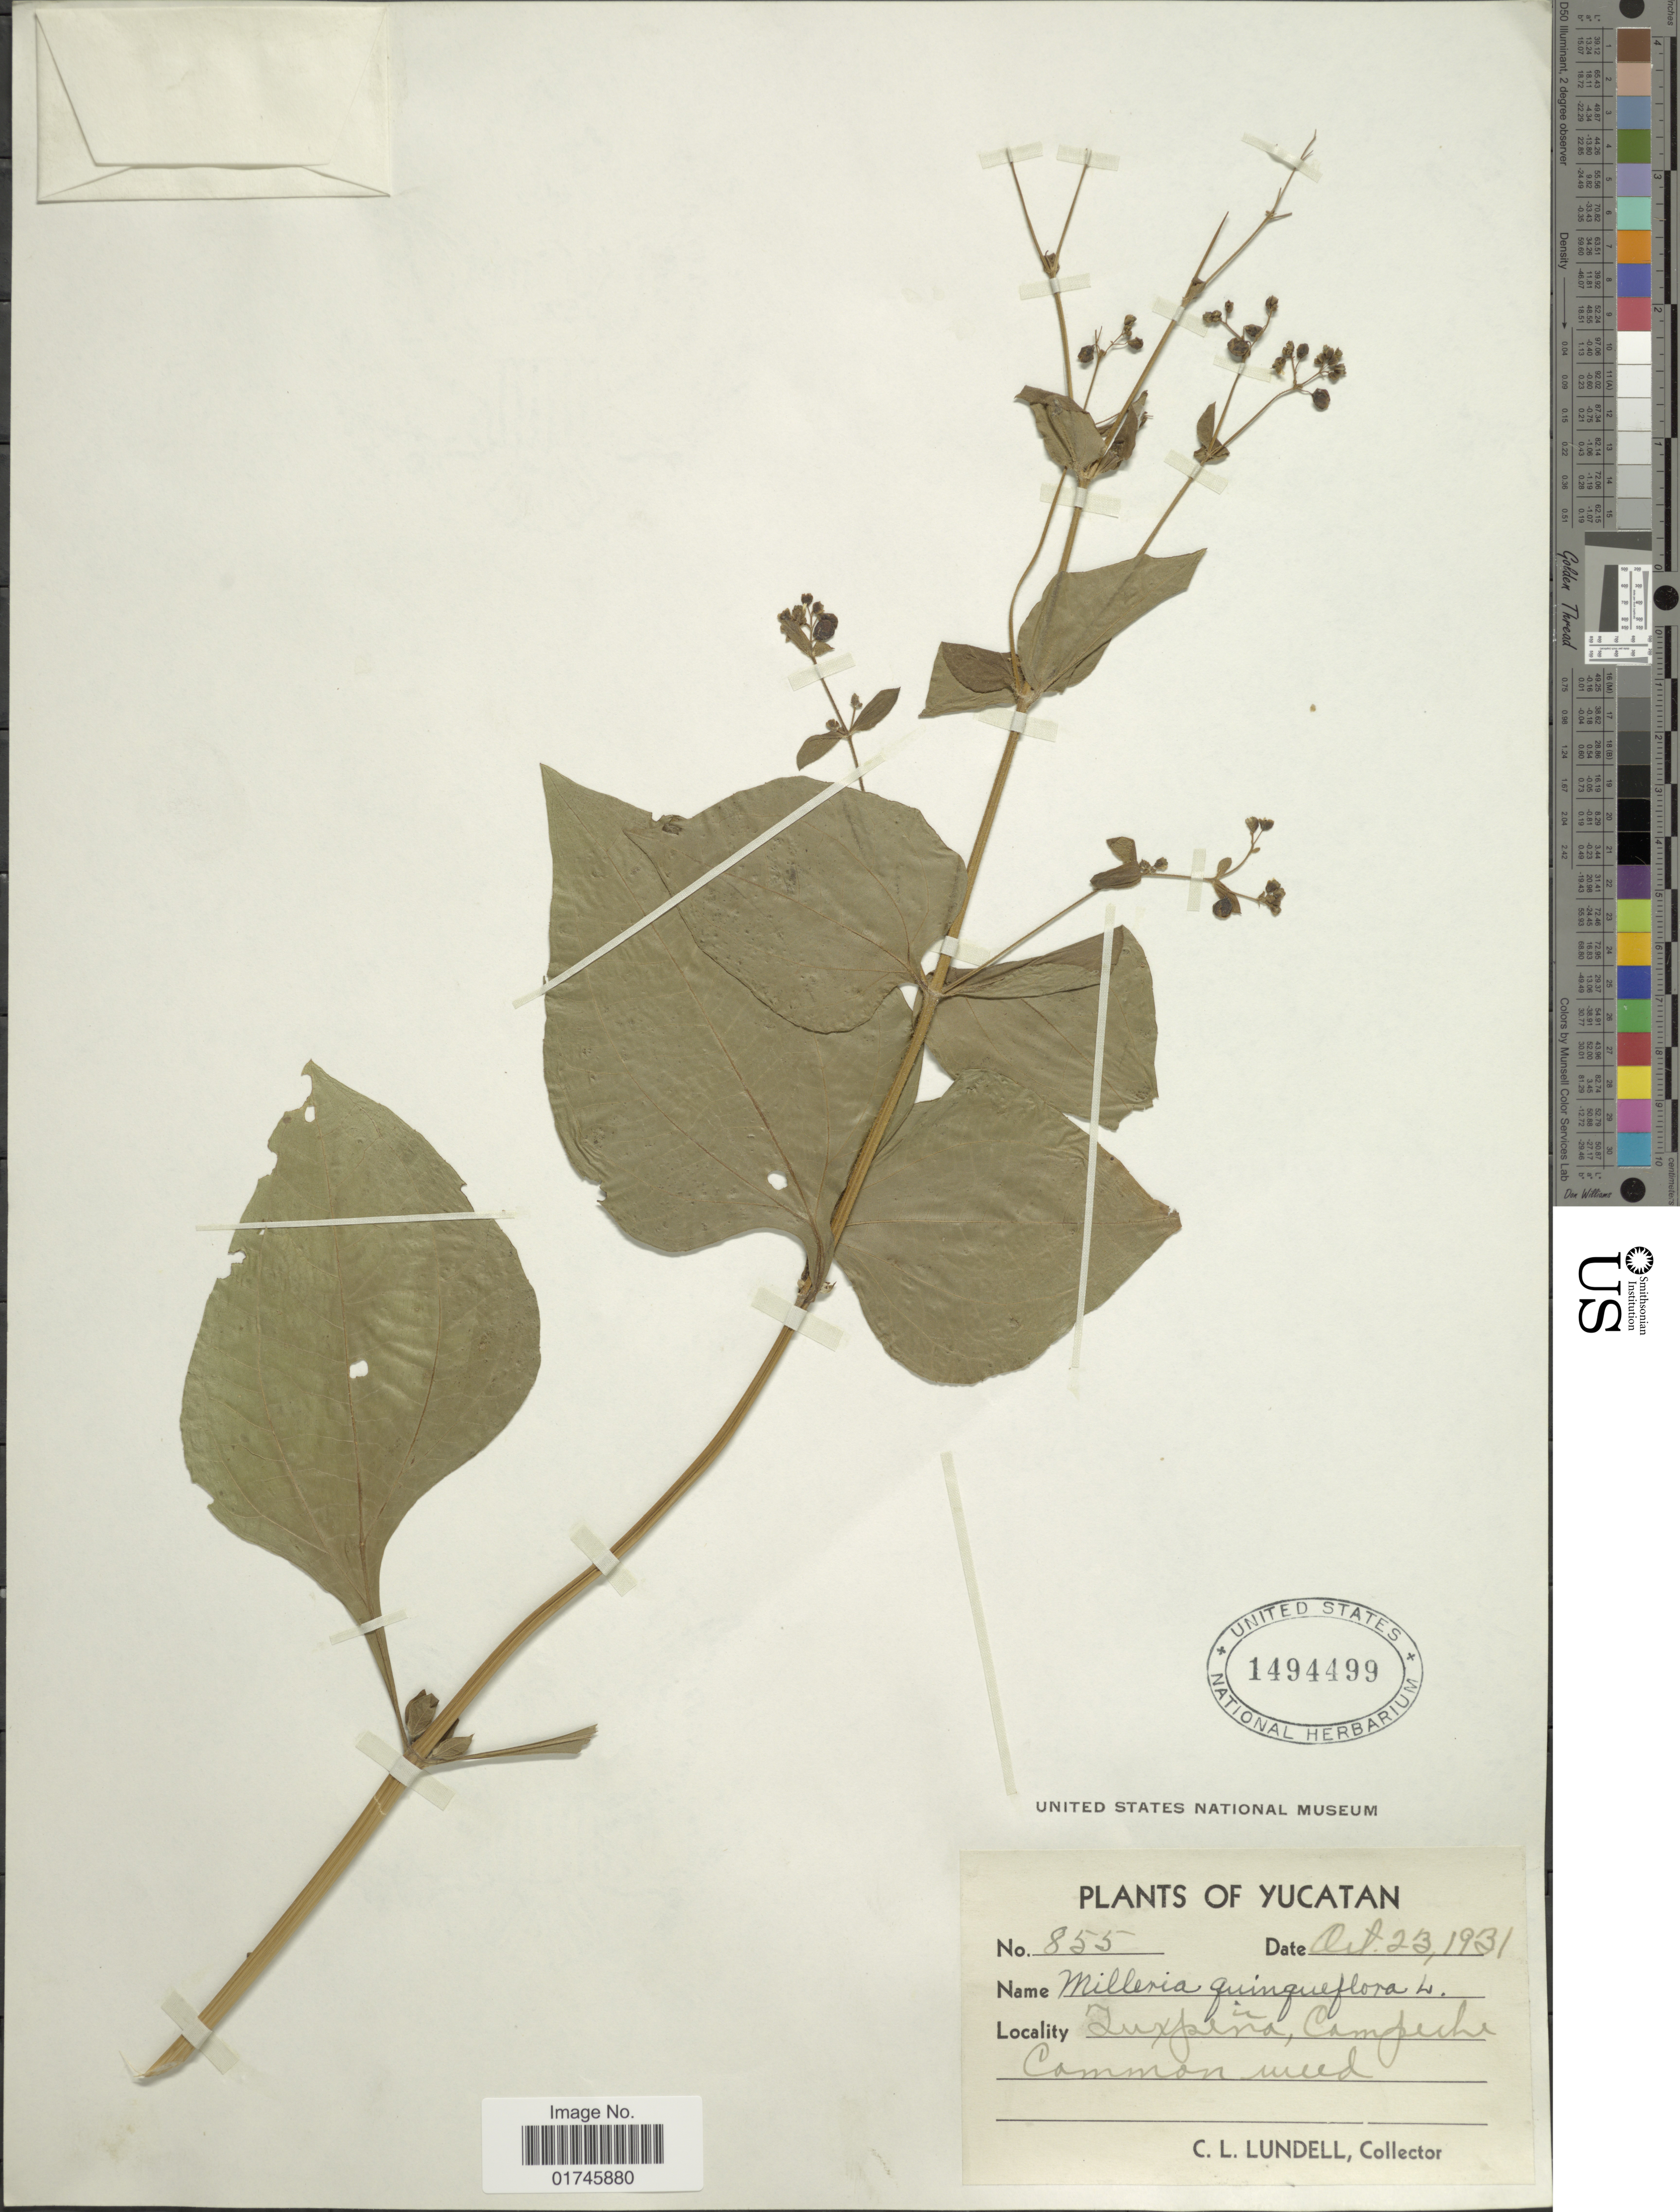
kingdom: Plantae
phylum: Tracheophyta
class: Magnoliopsida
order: Asterales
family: Asteraceae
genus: Milleria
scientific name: Milleria quinqueflora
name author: L.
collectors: C. L. Lundell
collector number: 855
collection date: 1931-10-23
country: Mexico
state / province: Campeche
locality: Tuxpena, Campeche.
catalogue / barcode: US 1494499